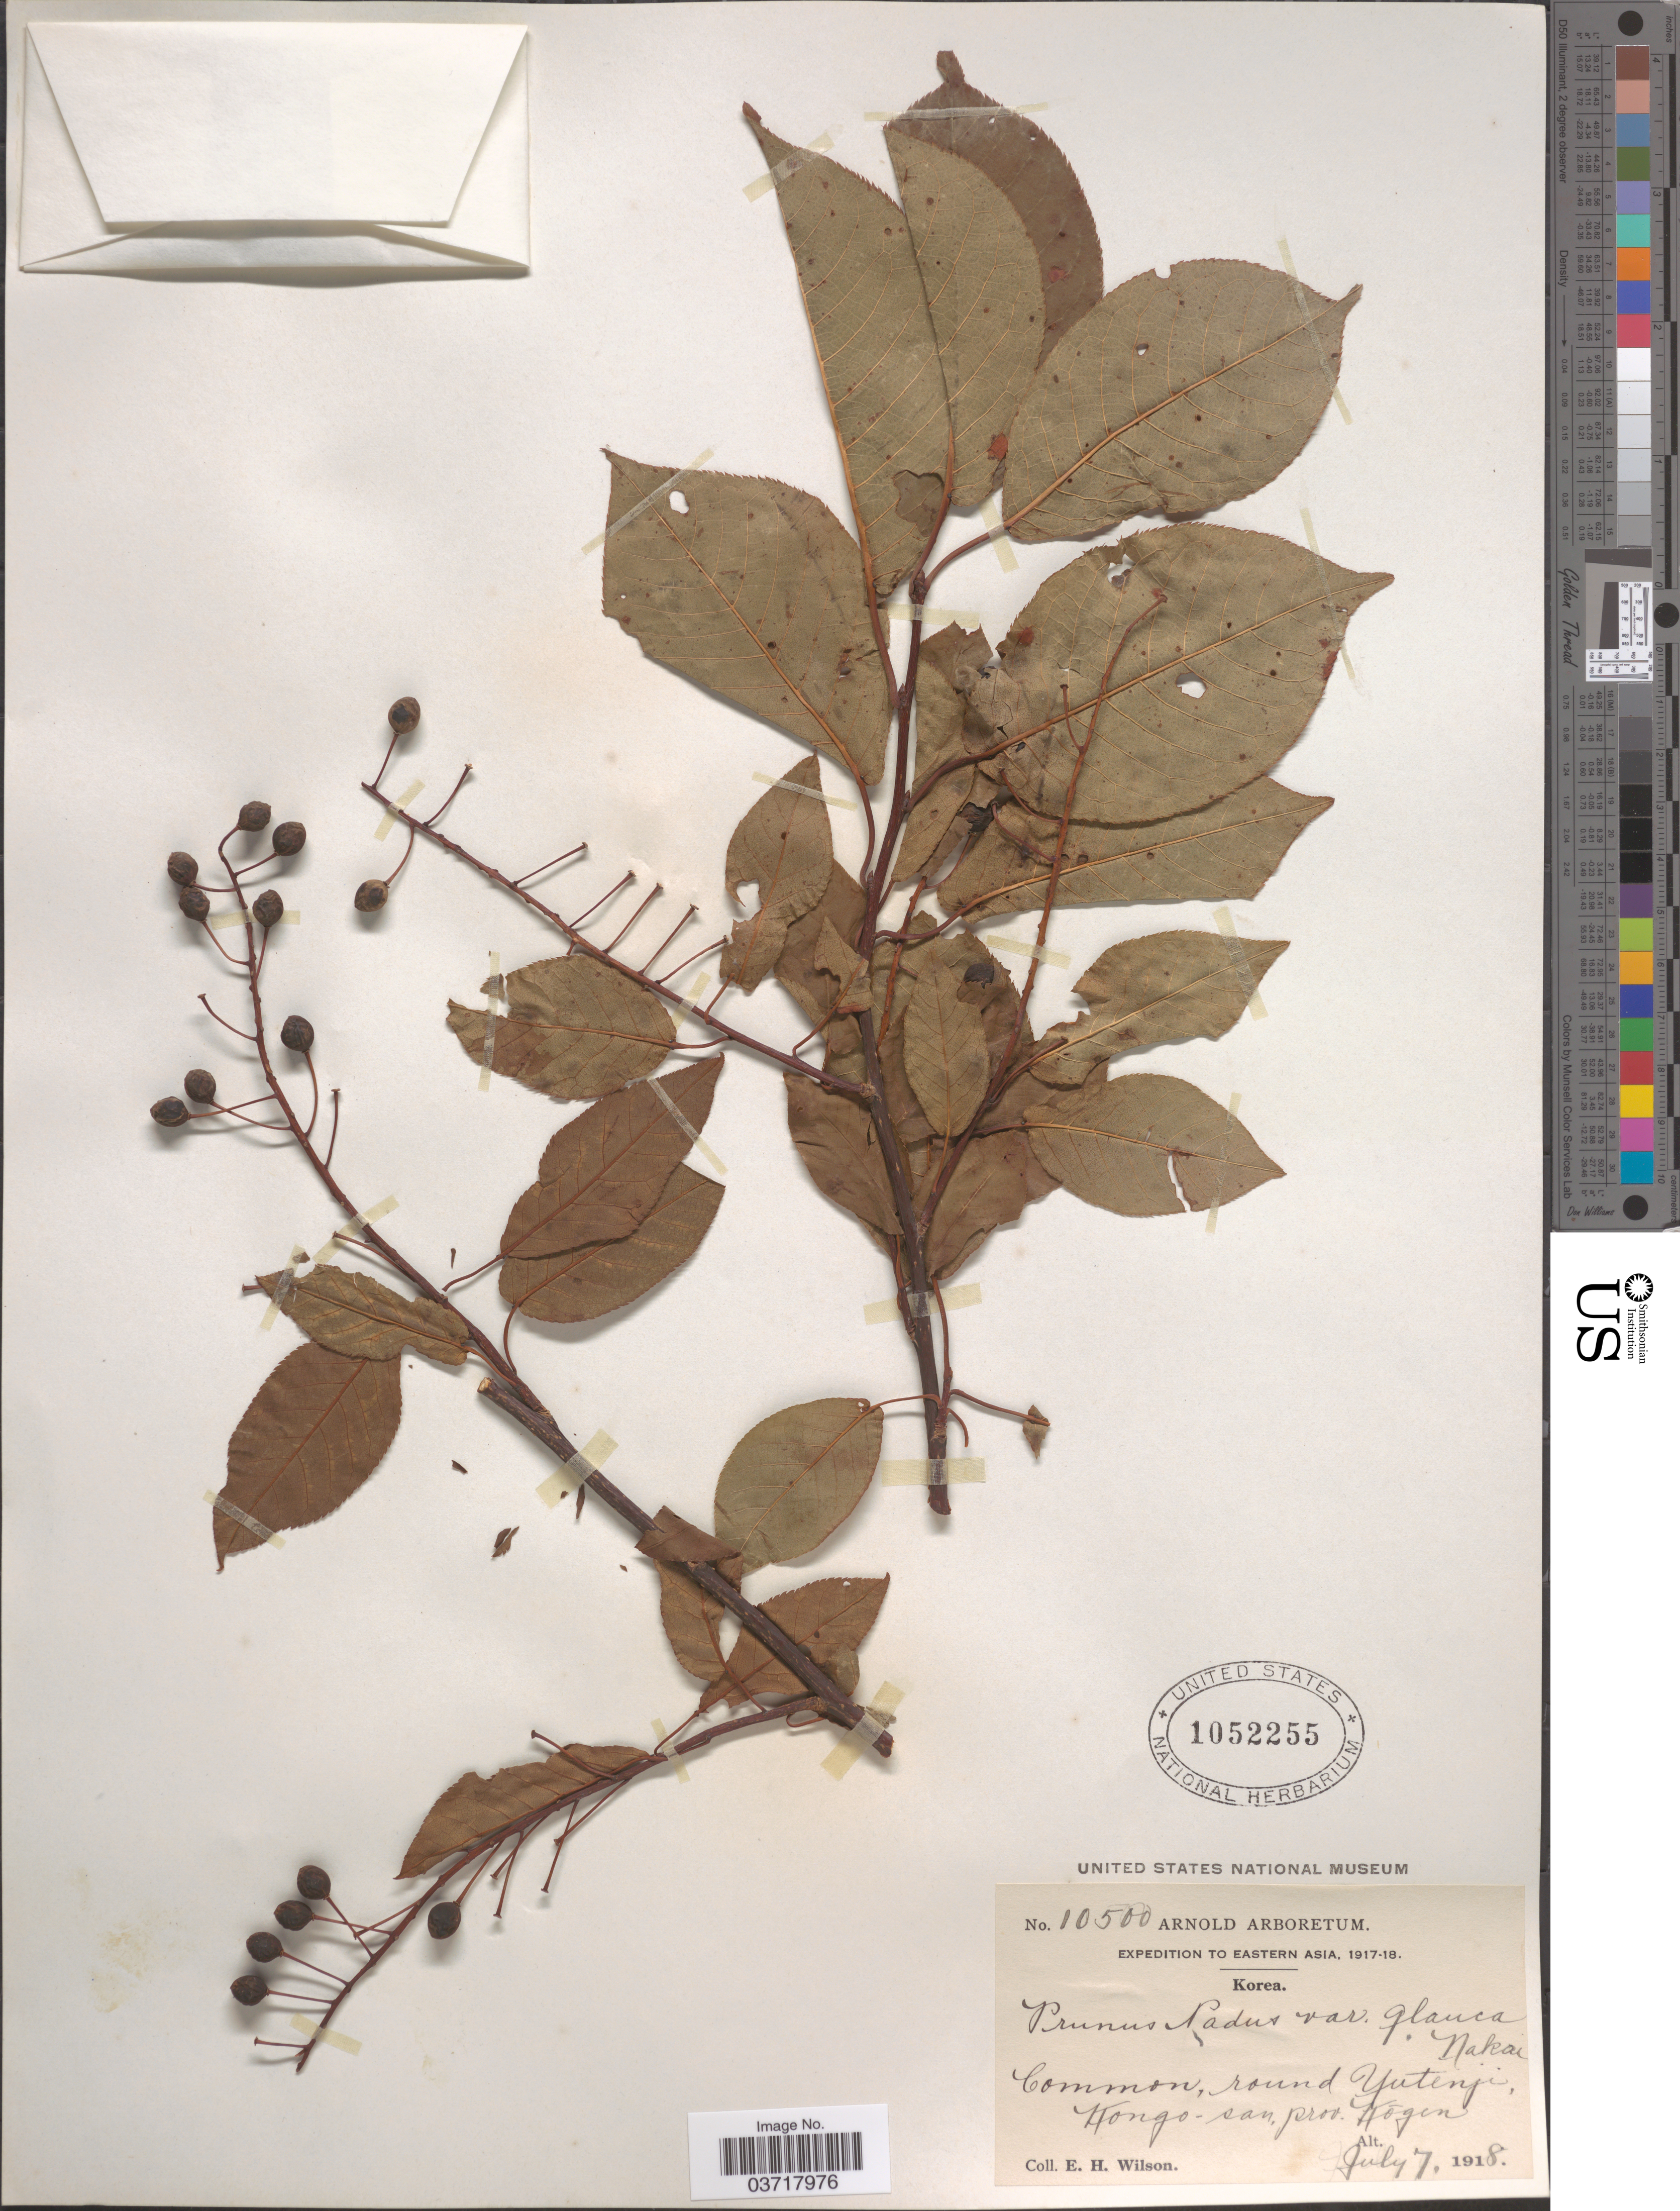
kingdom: Plantae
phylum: Tracheophyta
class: Magnoliopsida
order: Rosales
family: Rosaceae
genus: Prunus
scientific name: Prunus padus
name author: L.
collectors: E. Wilson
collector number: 10500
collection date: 1918-07-07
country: North Korea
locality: Eastern Asia. Round Yutenji, Kongo-san, prov. Kogen.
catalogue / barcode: US 1052255